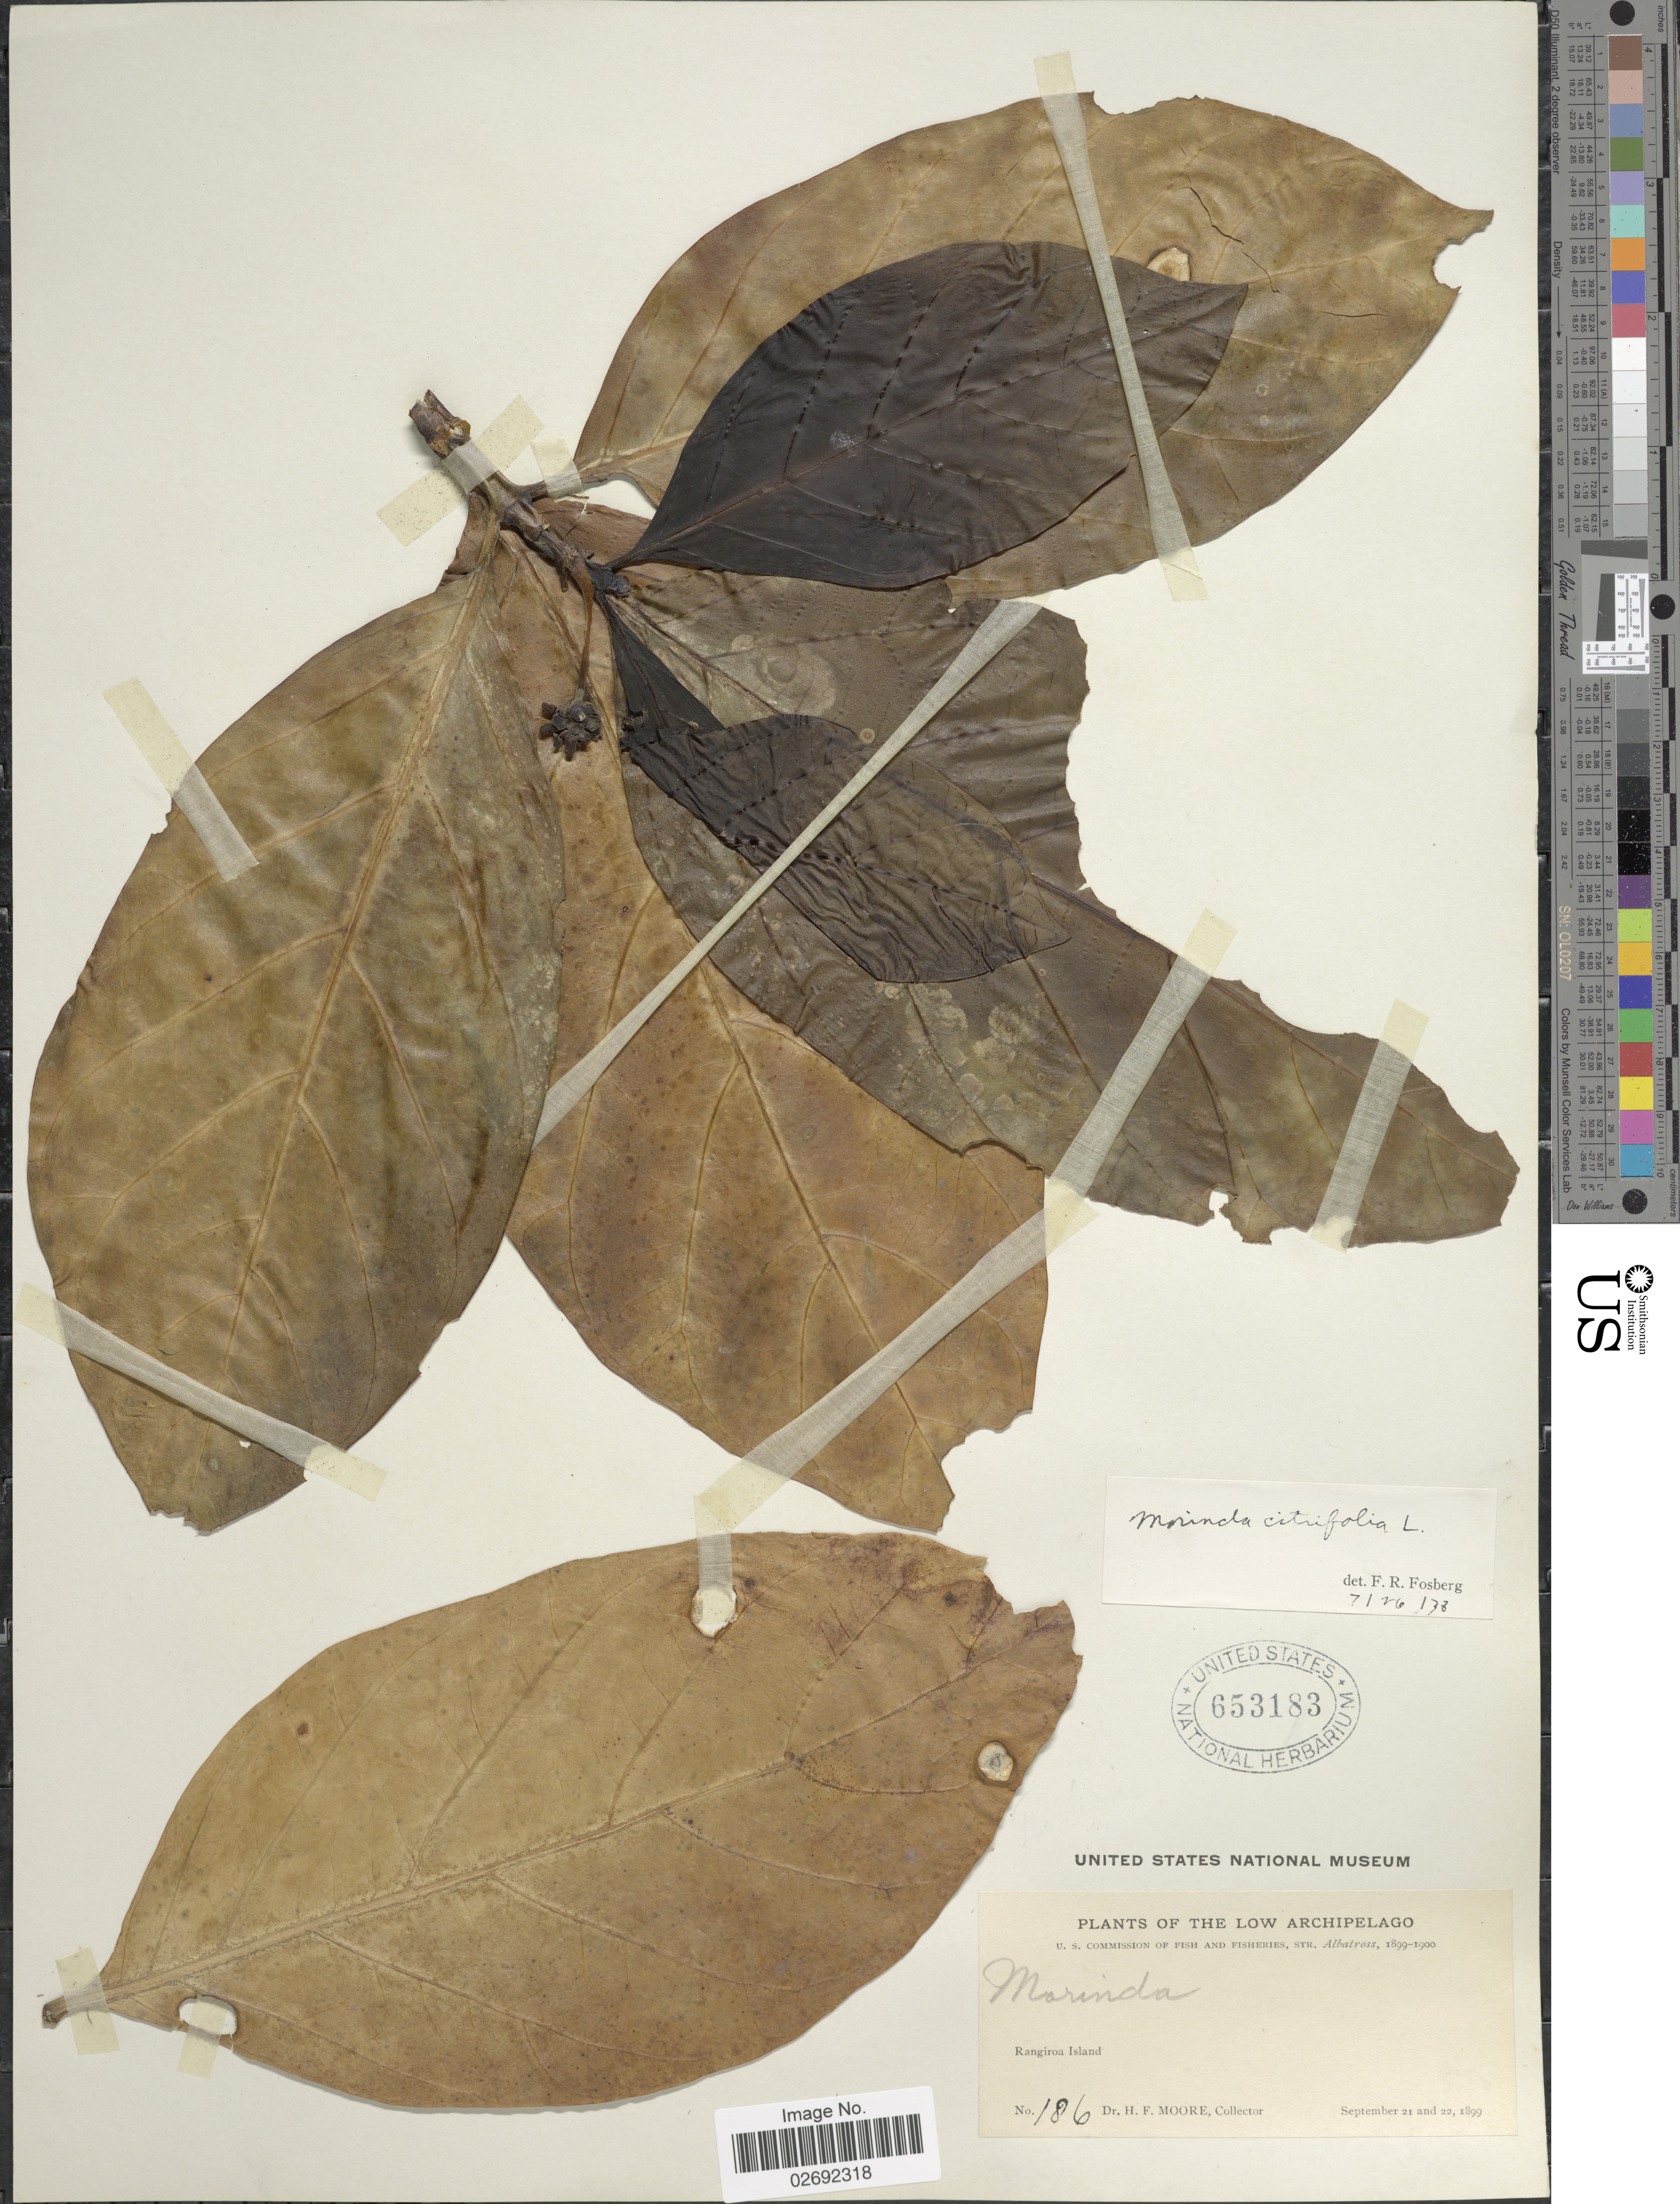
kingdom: Plantae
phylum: Tracheophyta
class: Magnoliopsida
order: Gentianales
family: Rubiaceae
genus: Morinda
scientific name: Morinda citrifolia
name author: L.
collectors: H. F. Moore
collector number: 186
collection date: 1899-09-21/1899-09-22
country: French Polynesia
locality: Low Archipelago. Rangiroa Island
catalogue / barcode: US 653183